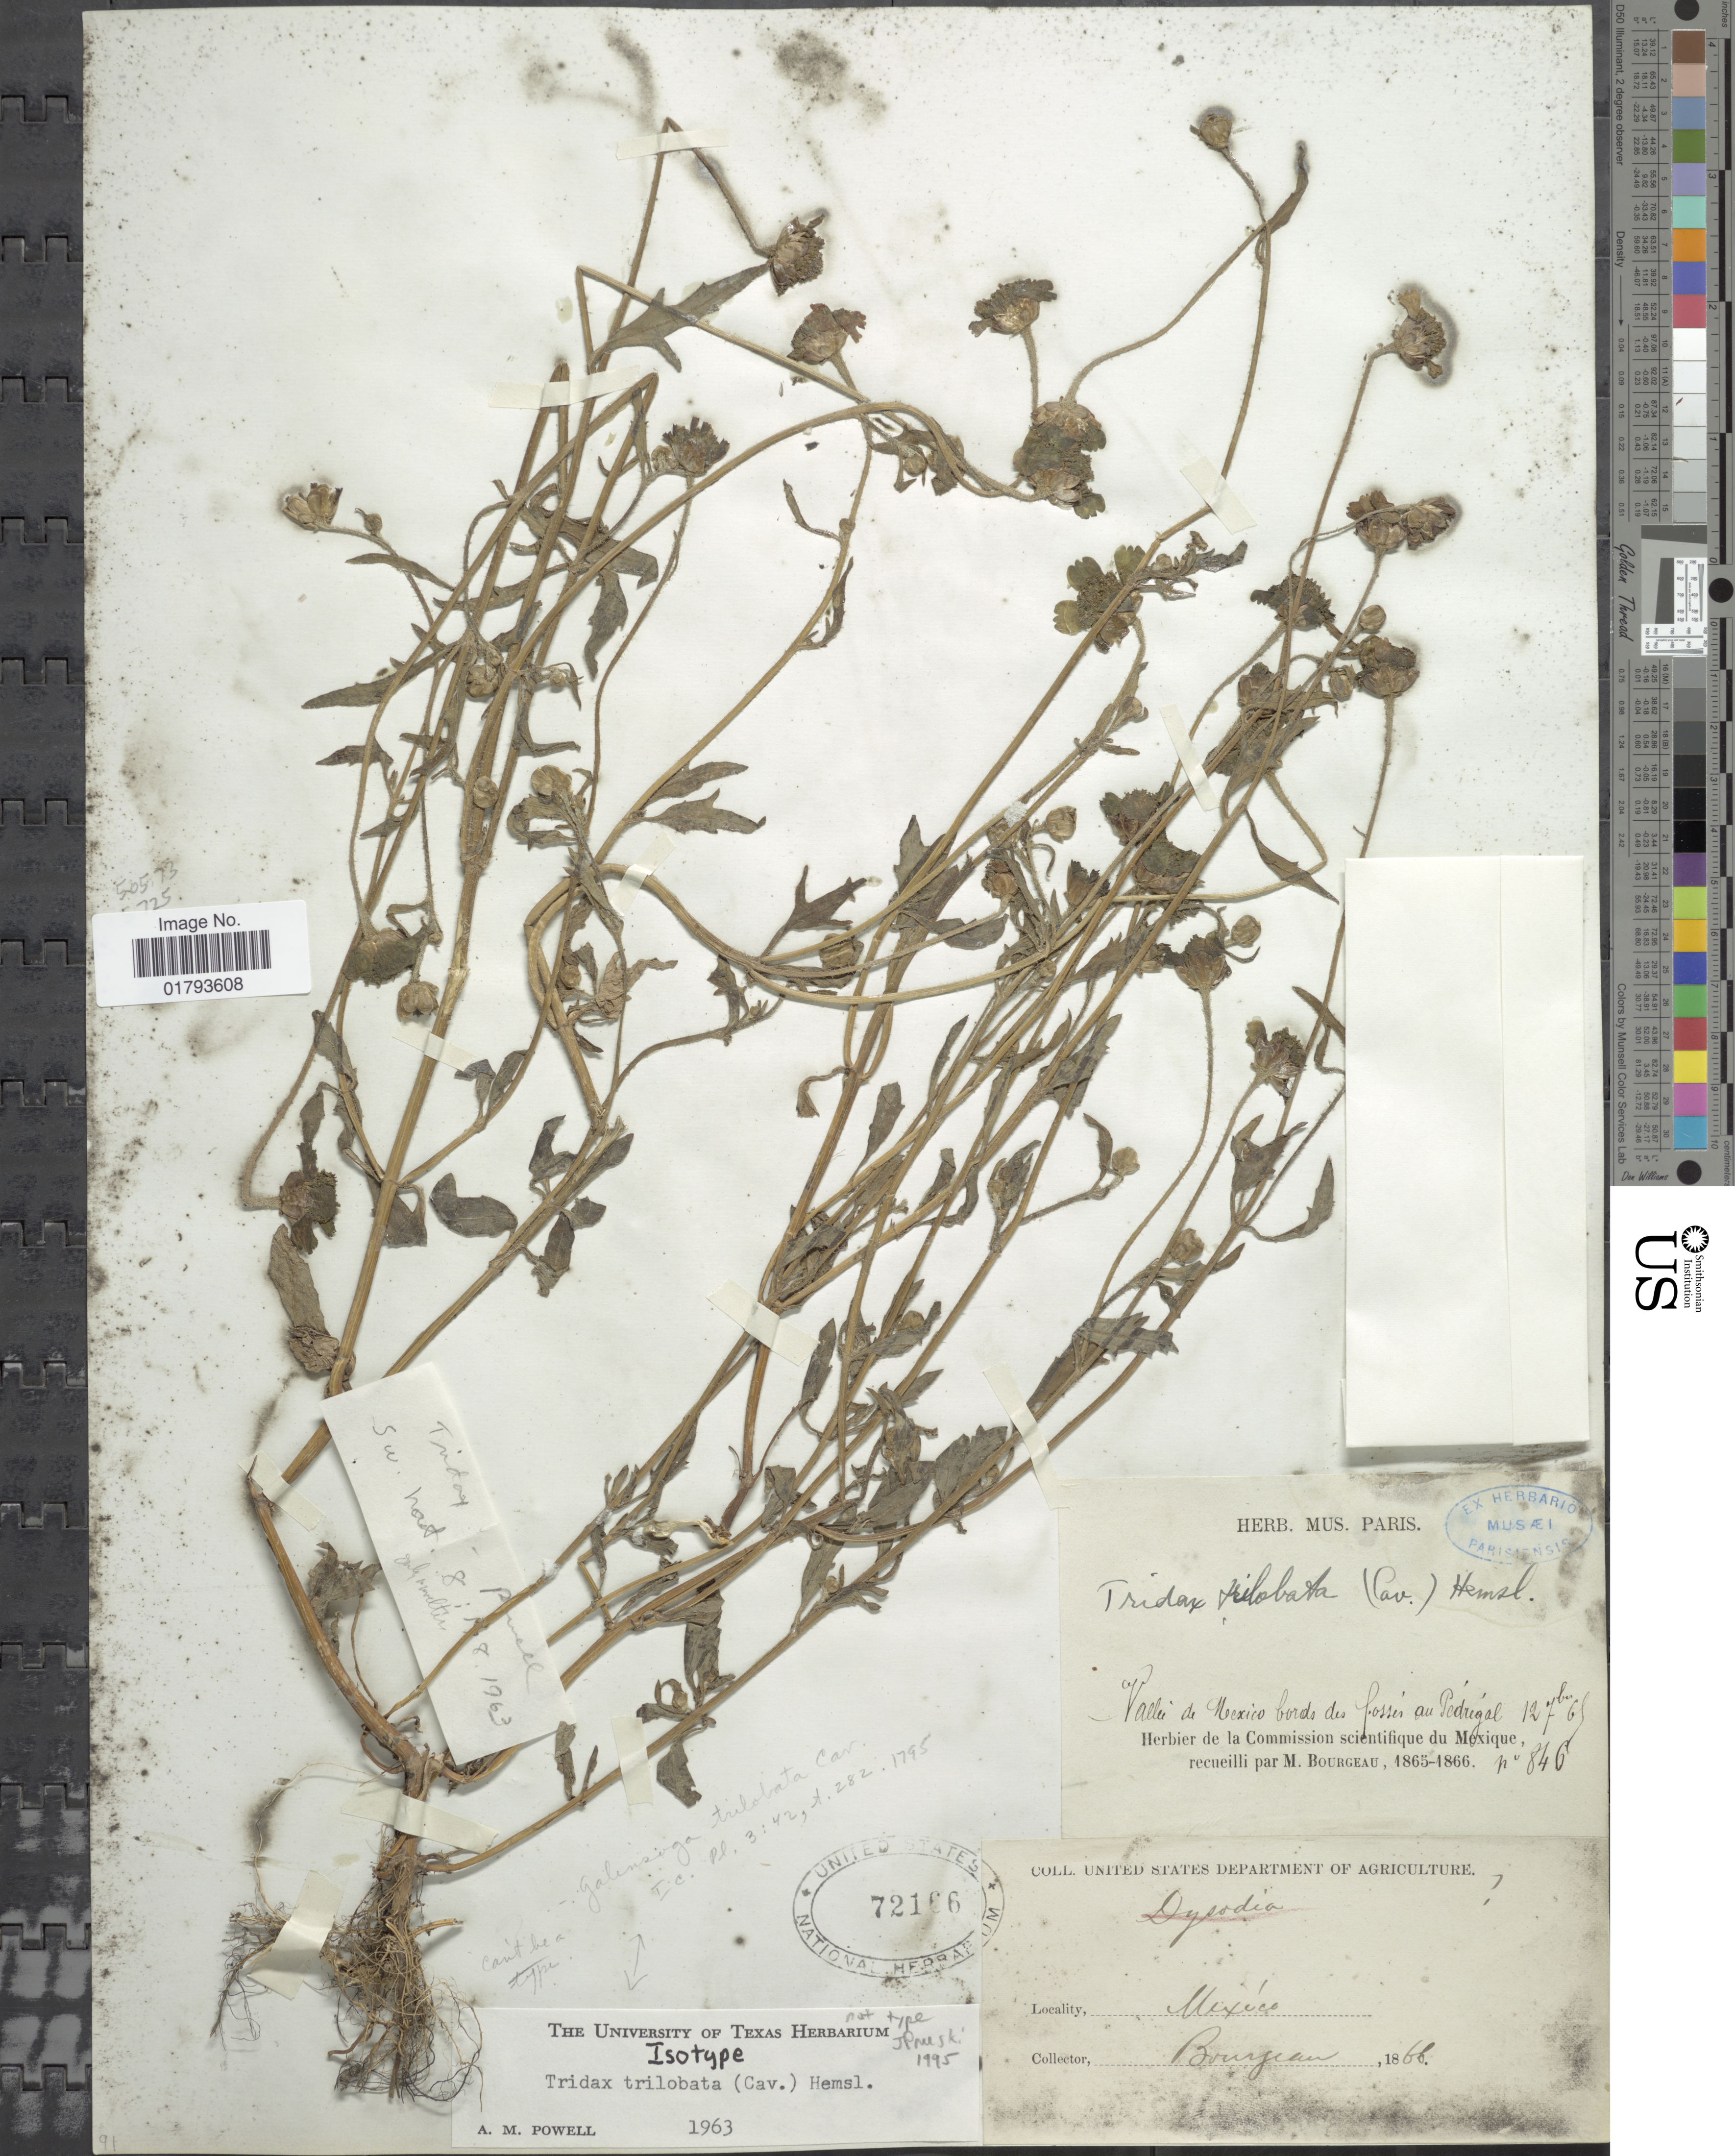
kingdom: Plantae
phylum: Tracheophyta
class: Magnoliopsida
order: Asterales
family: Asteraceae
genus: Tridax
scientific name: Tridax trilobata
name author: (Cav.) Hemsl.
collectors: Bourgeau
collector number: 846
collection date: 1865-09-12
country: Mexico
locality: Vallee de Mexico bords des fosses au Pedregal.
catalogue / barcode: US 7266